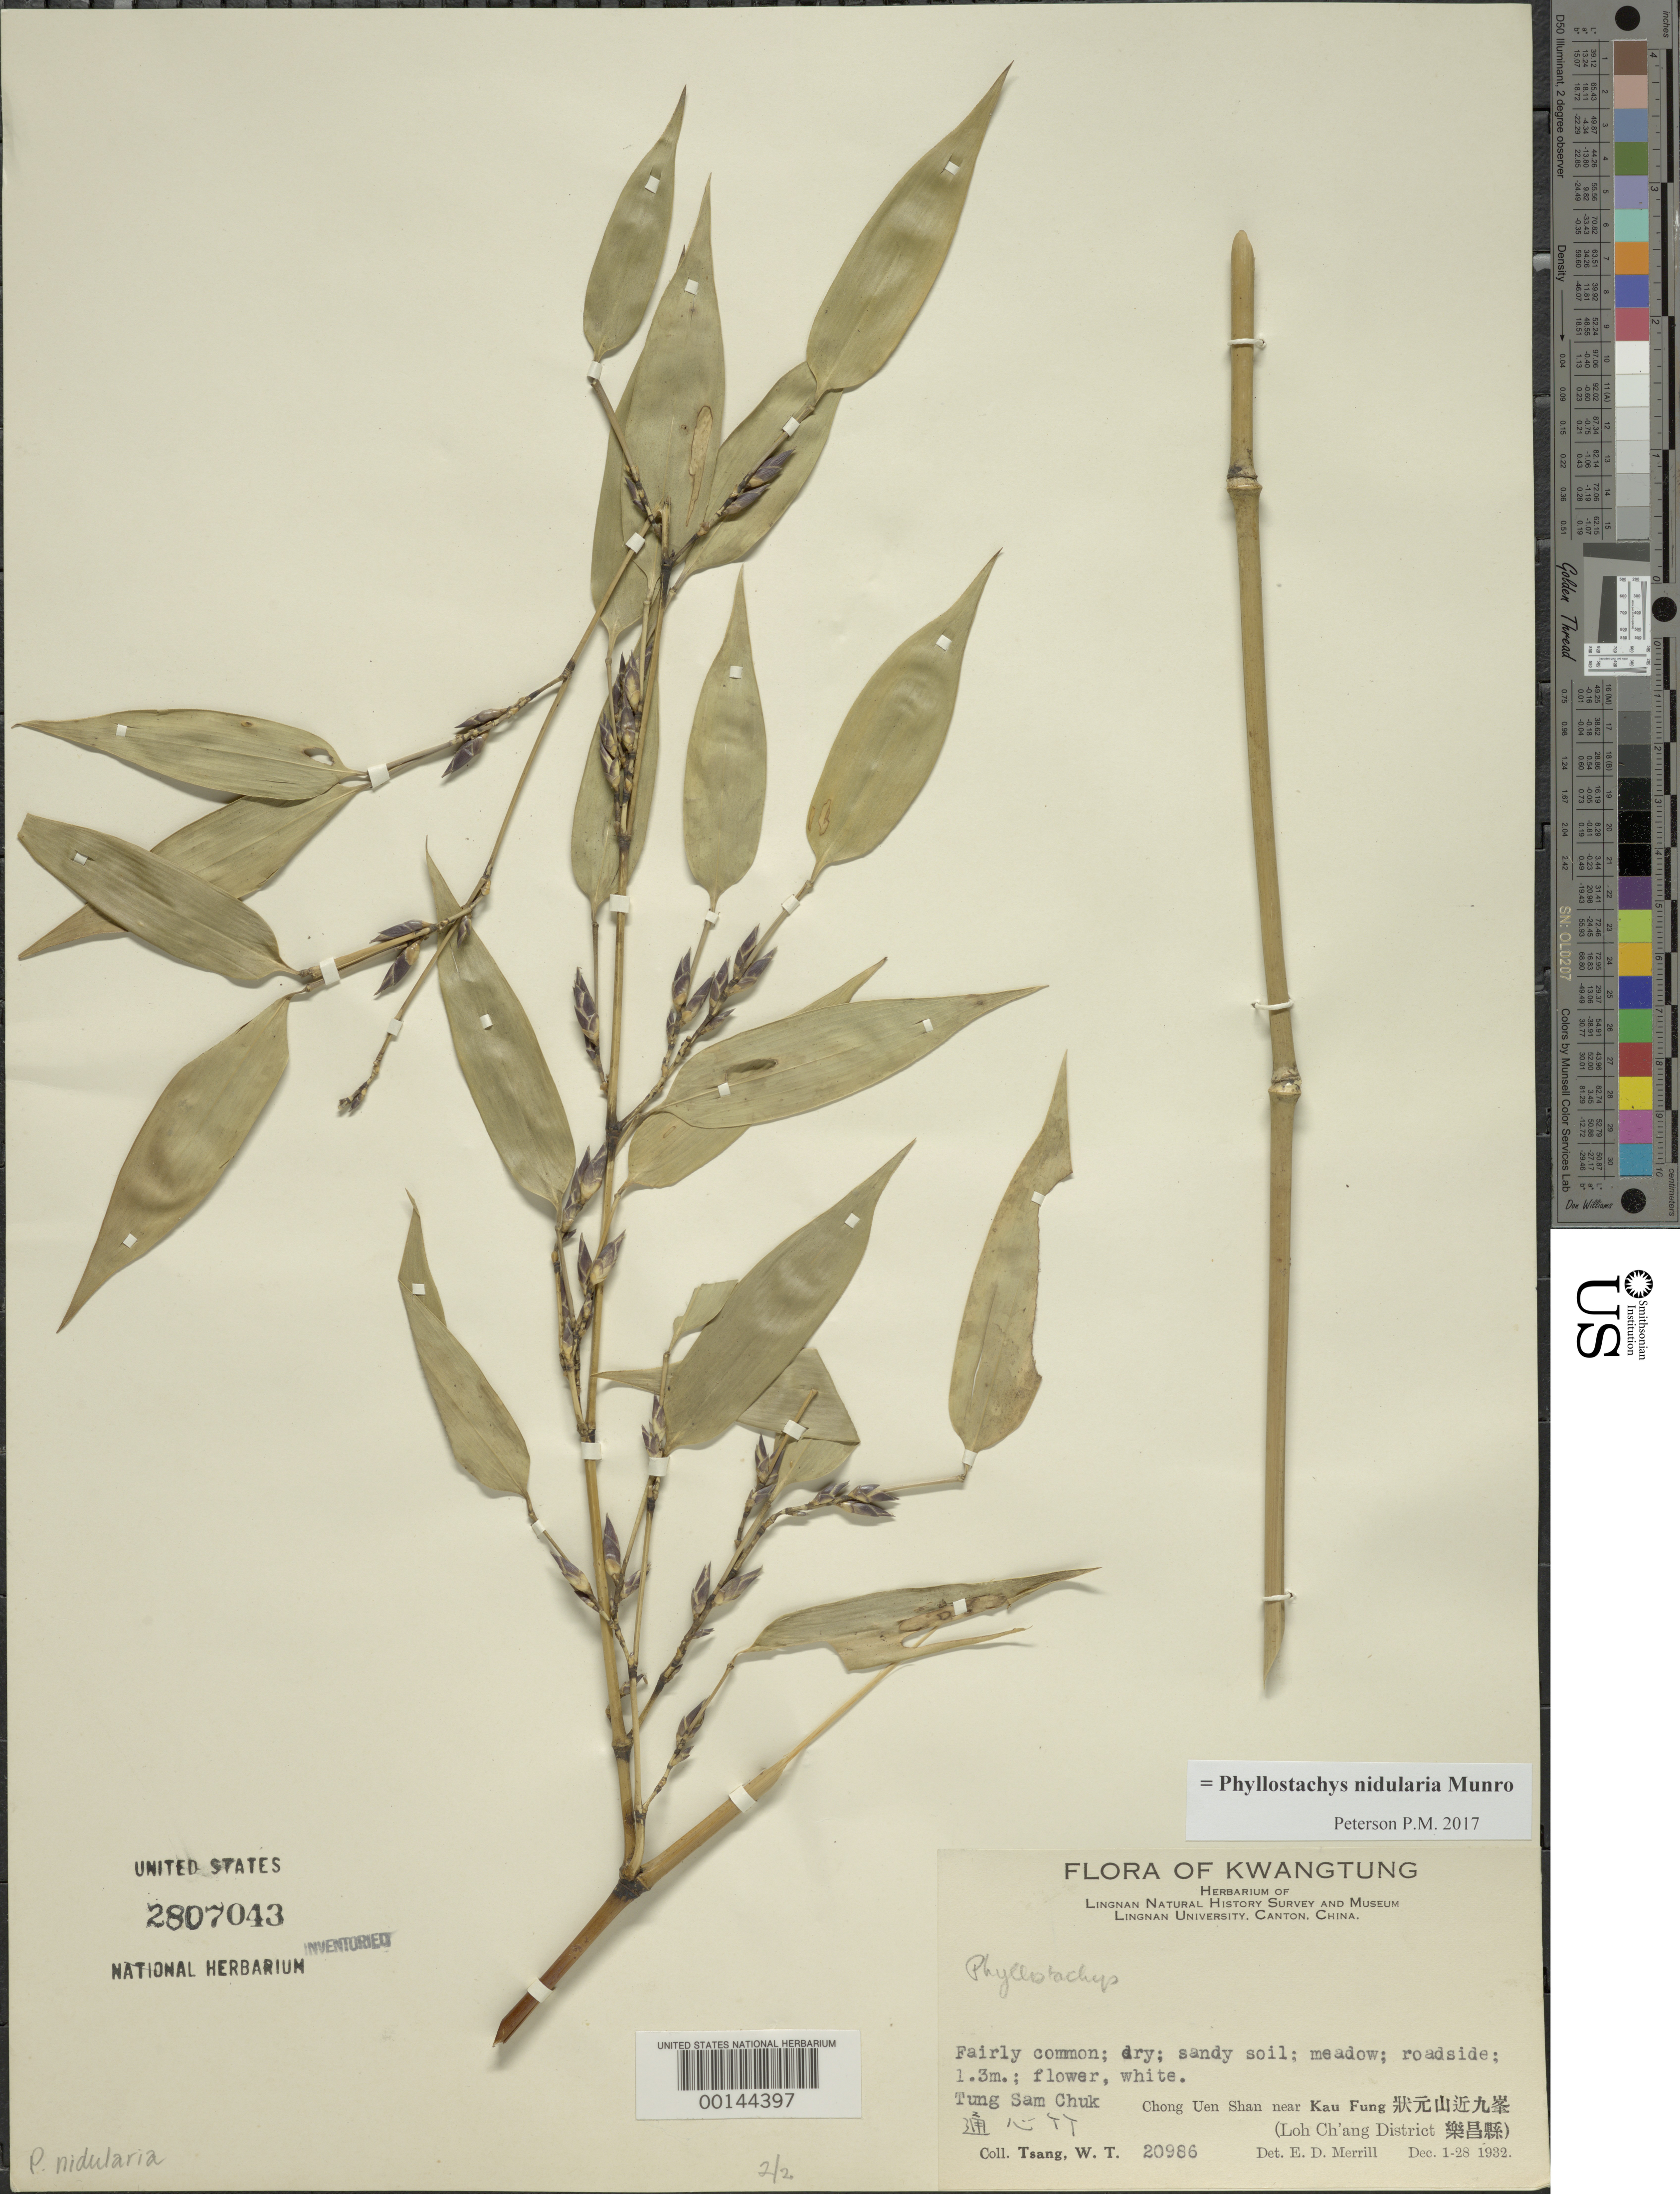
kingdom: Plantae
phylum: Tracheophyta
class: Liliopsida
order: Poales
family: Poaceae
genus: Phyllostachys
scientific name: Phyllostachys nidularia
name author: Munro ex Fenzi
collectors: W. T. Tsang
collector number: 20986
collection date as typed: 01 Dec 1932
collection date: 1932-12-01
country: China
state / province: Guangdong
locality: Loh ch'ang, kau fung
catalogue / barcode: US 2807043